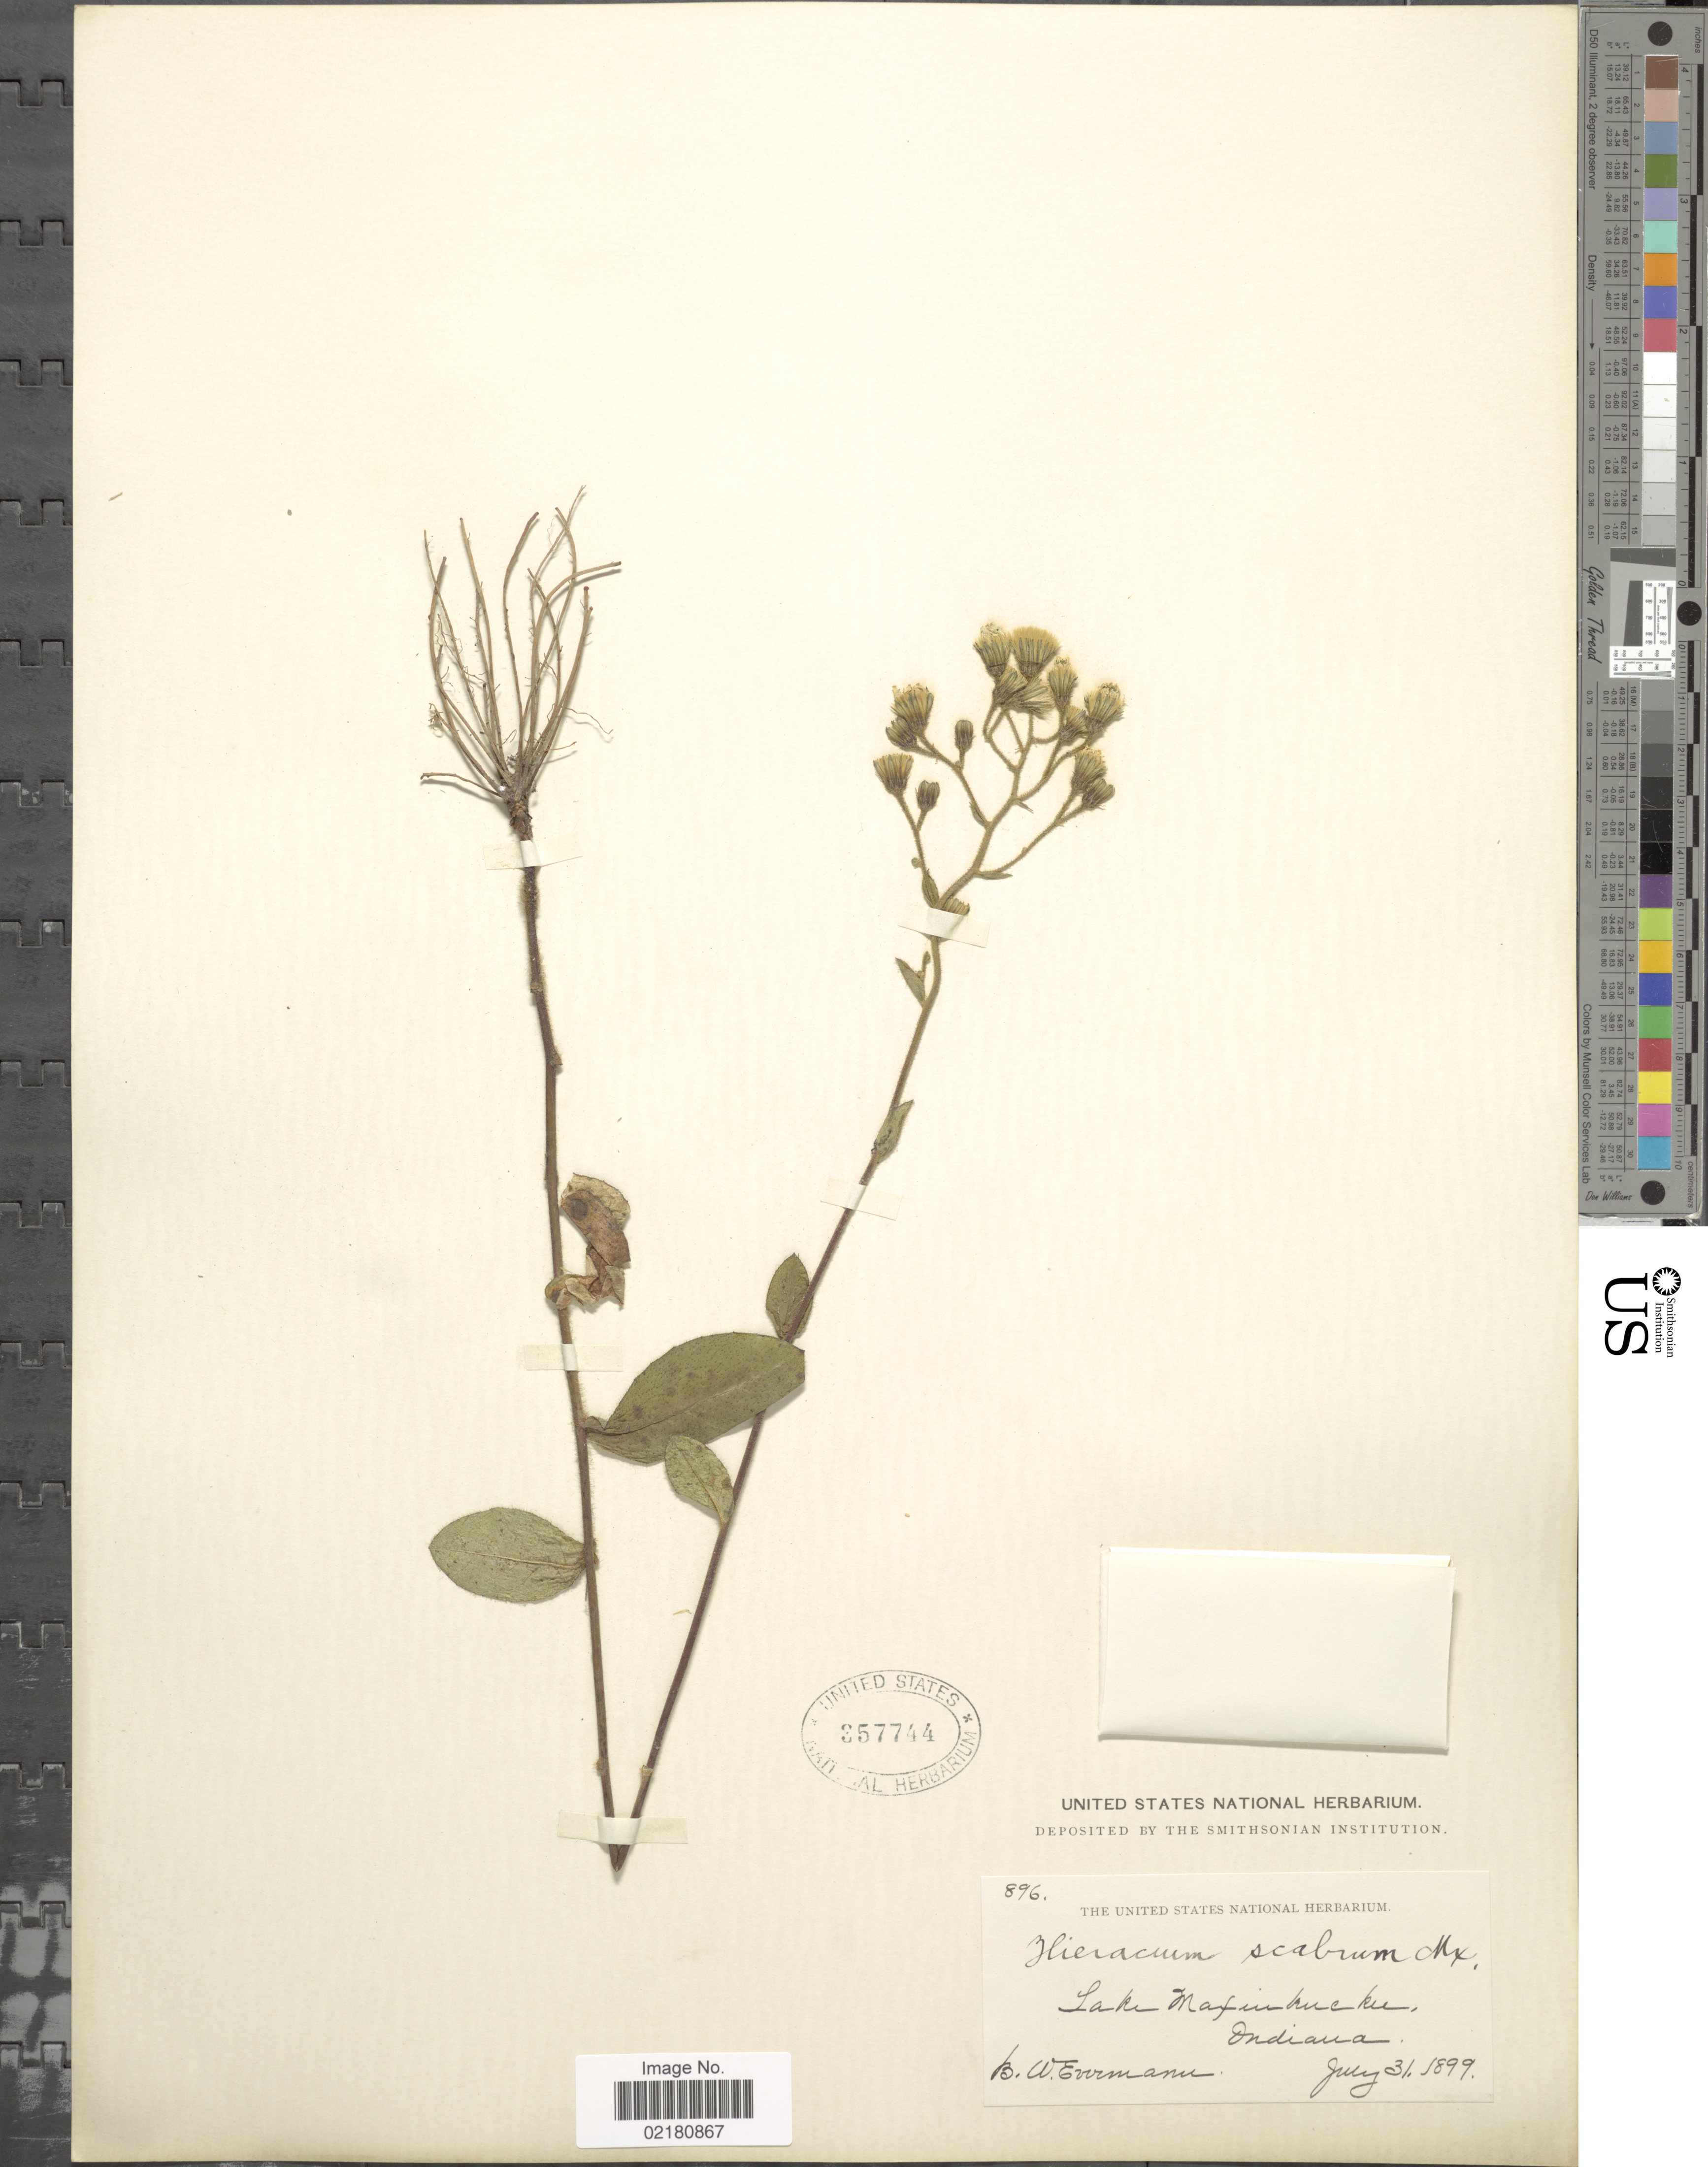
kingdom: Plantae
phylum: Tracheophyta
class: Magnoliopsida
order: Asterales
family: Asteraceae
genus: Pilosella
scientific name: Pilosella verruculata subsp. verruculata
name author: (Link) Soják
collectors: B. W. Evermann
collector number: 896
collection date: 1899-07-31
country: United States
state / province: Indiana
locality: Lake Mafinkuekue, Indiana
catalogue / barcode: US 357744